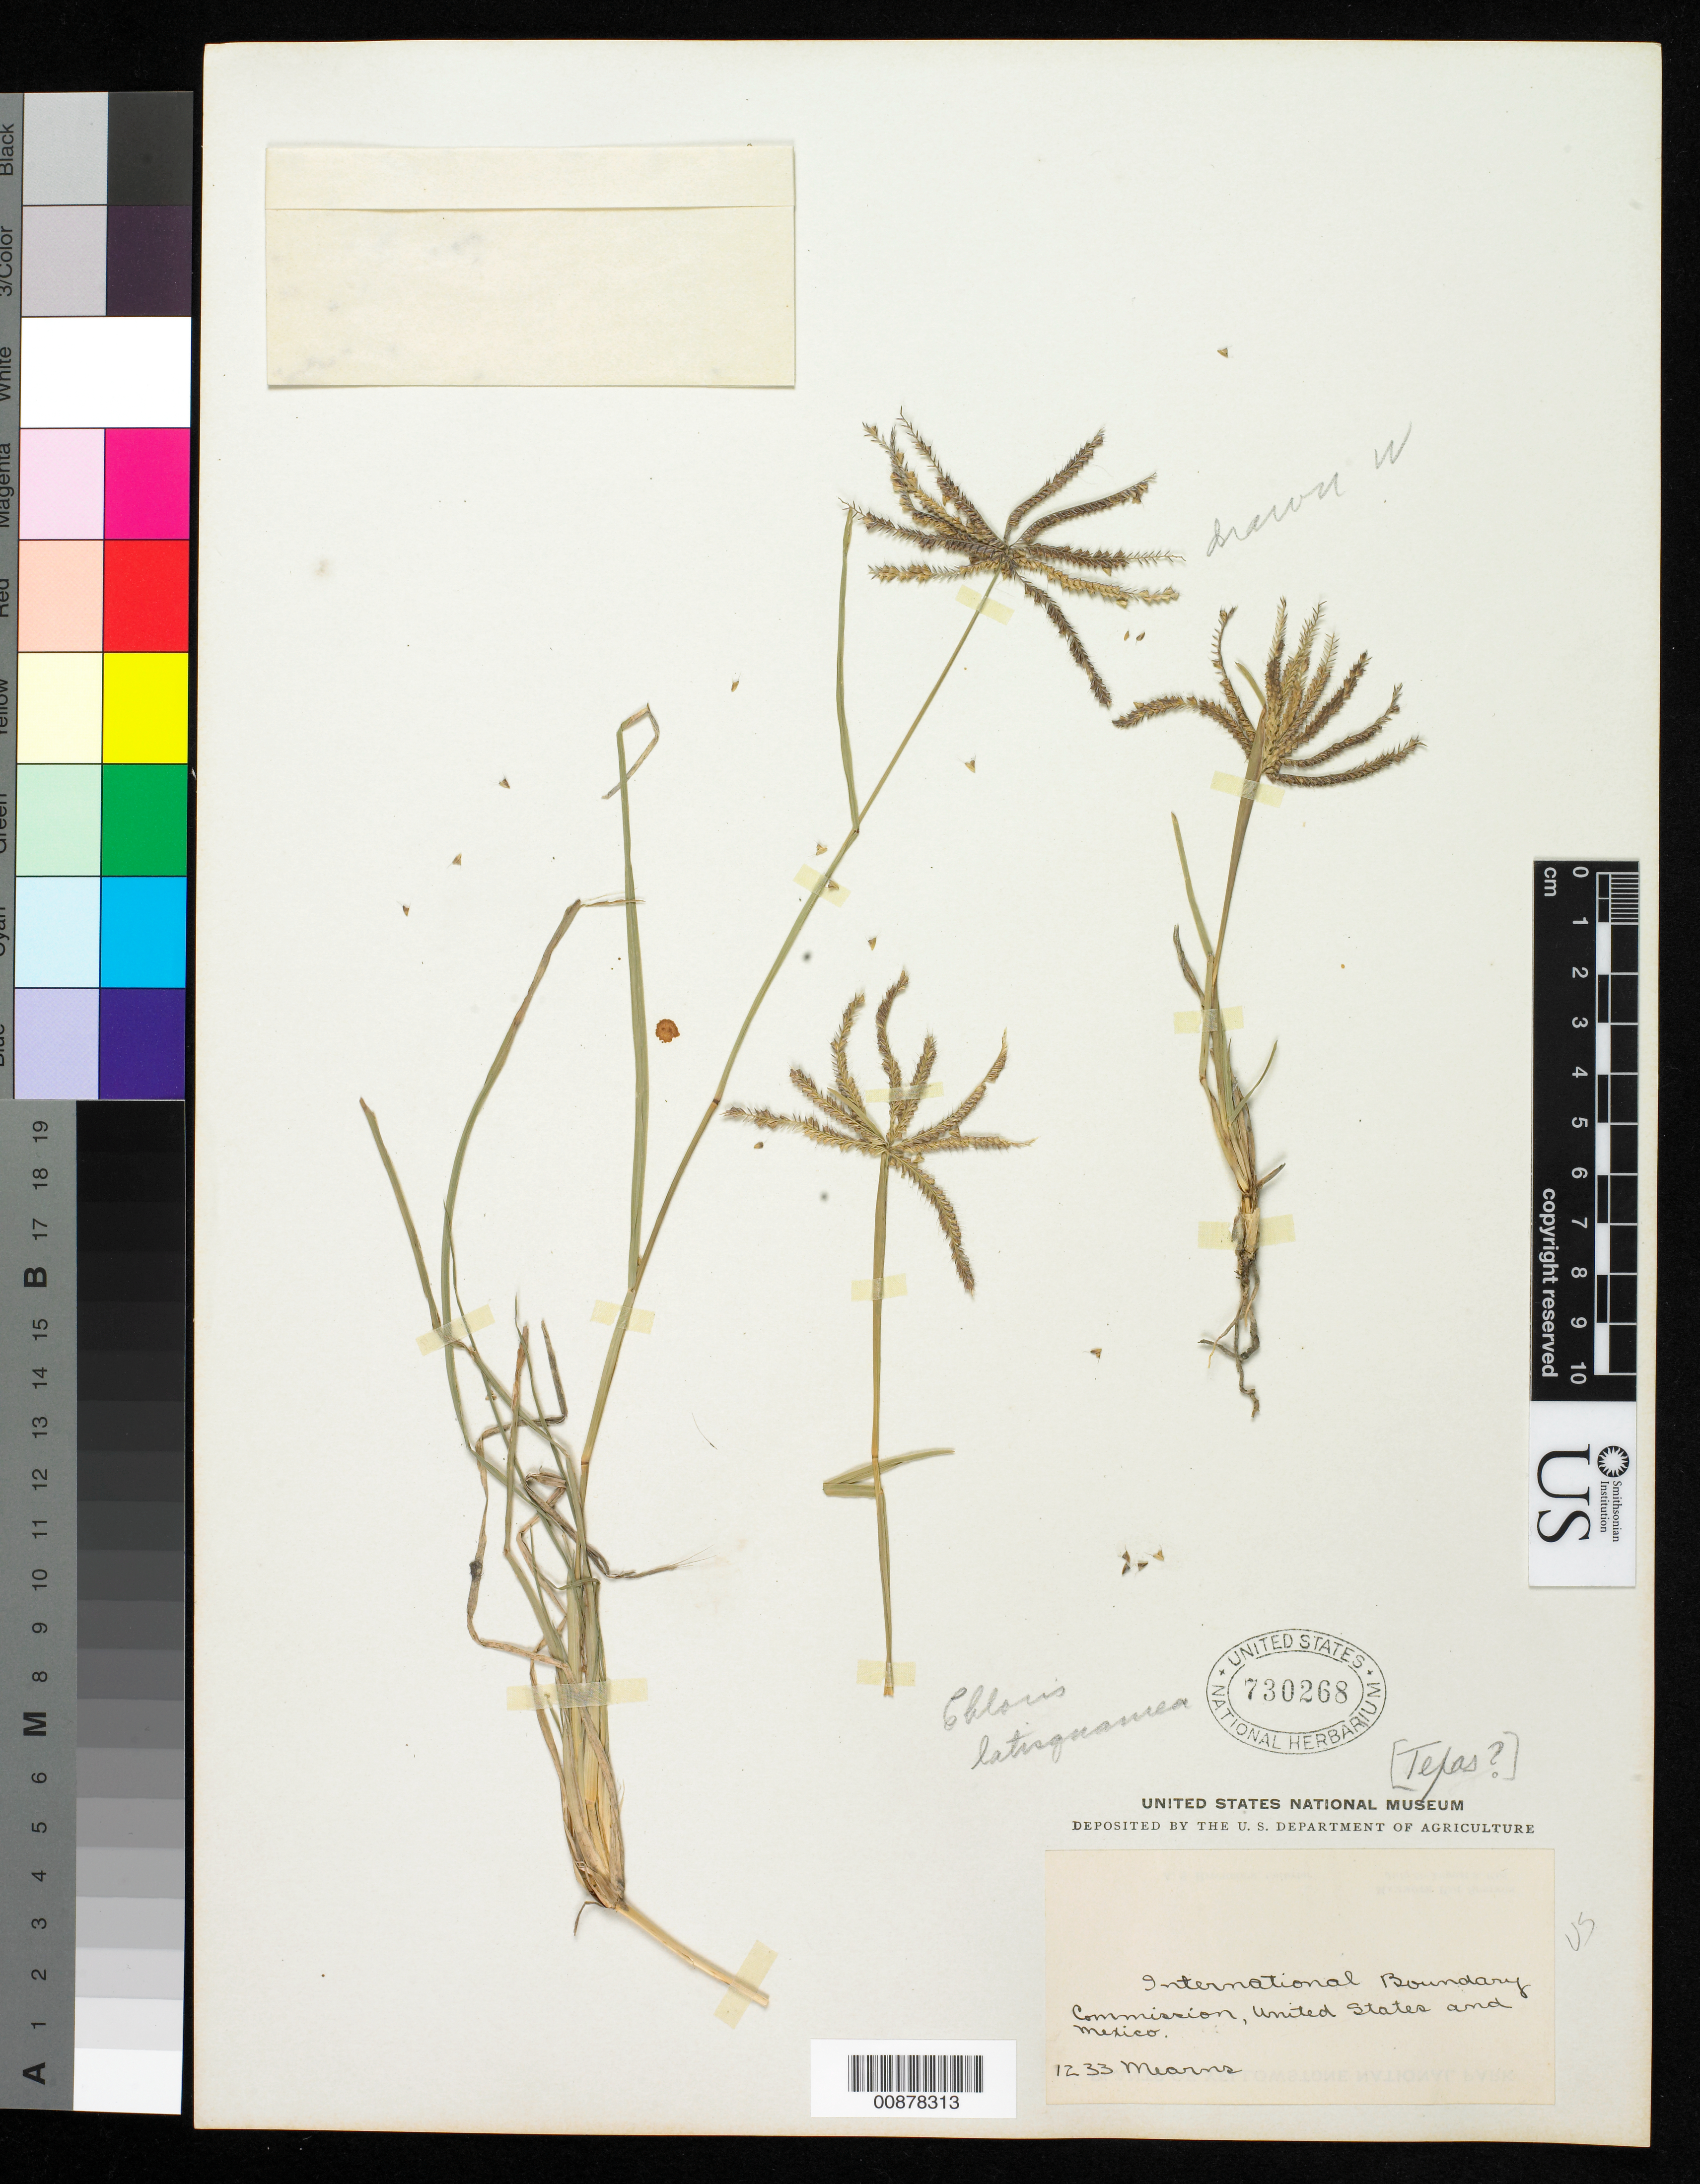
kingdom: Plantae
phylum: Tracheophyta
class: Liliopsida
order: Poales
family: Poaceae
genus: Chloris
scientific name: Chloris latisquamea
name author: Nash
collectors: E. A. Mearns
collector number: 1233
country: United States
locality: USA.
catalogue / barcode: US 730268